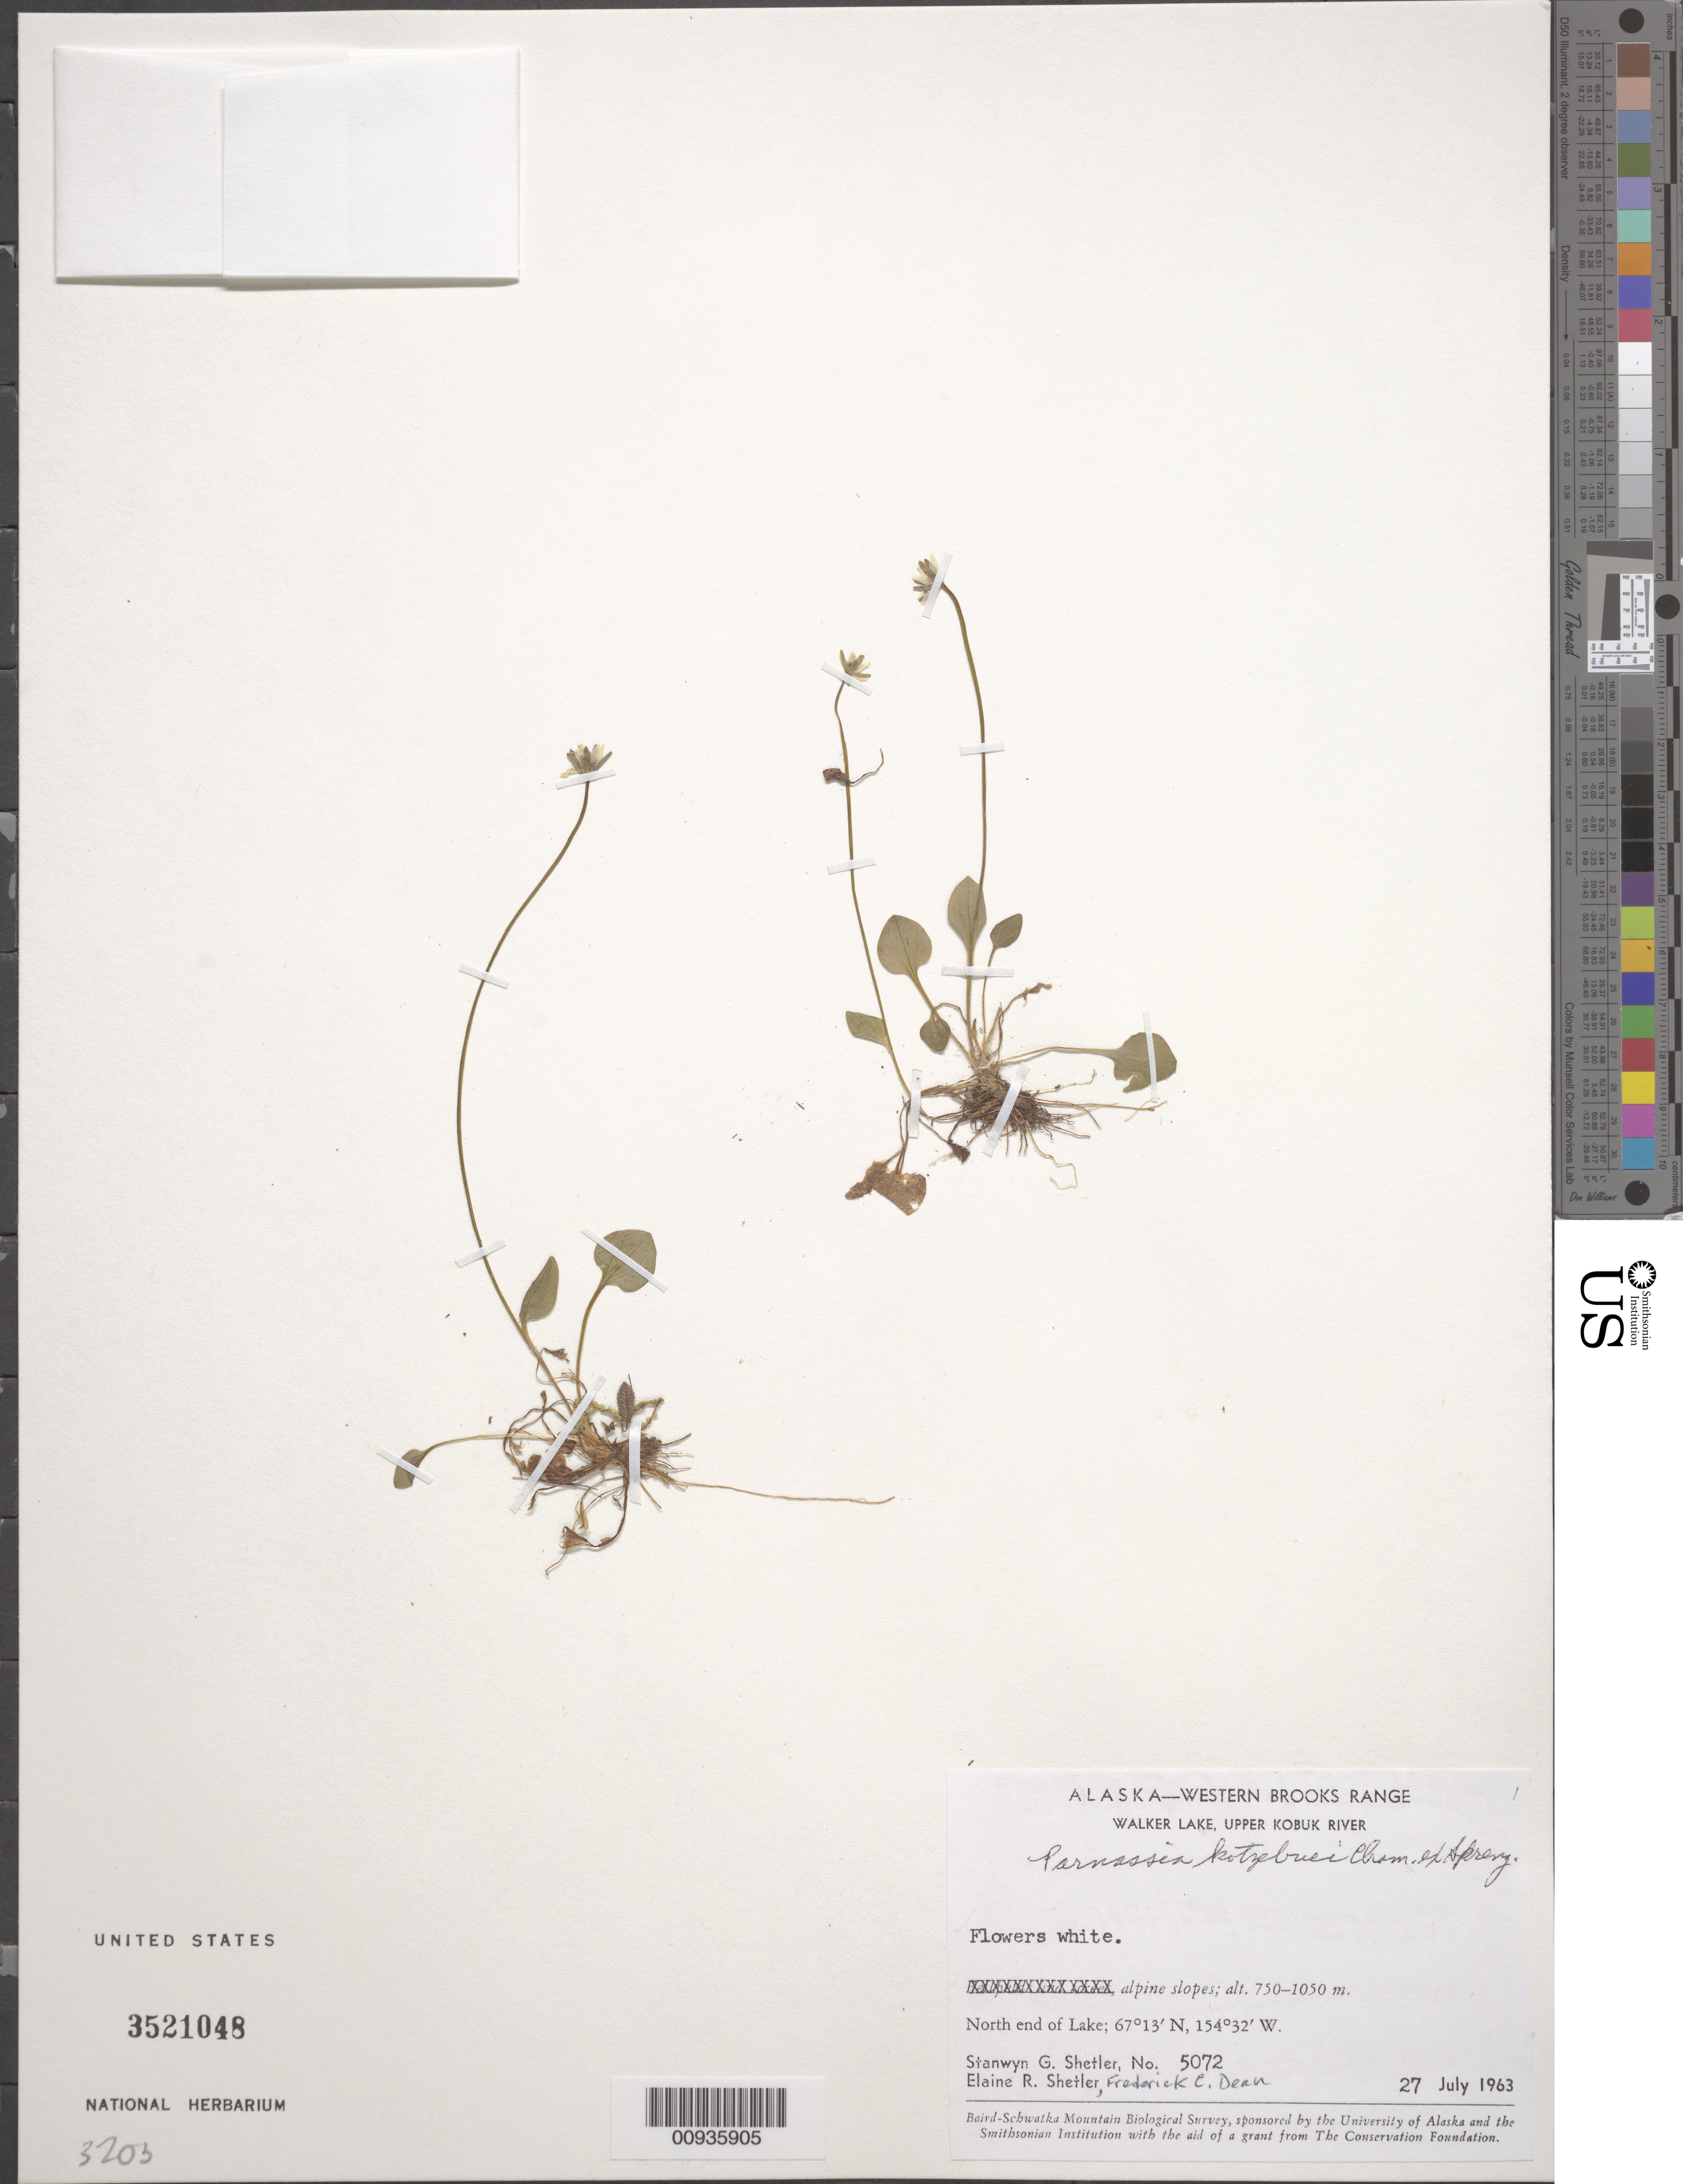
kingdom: Plantae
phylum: Tracheophyta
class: Magnoliopsida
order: Celastrales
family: Parnassiaceae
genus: Parnassia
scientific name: Parnassia kotzebuei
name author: Cham. ex Spreng.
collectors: S. Shetler, E. R. Shetler & F. C. Dean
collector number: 5072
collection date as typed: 27 Jul 1963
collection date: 1963-07-27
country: United States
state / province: Alaska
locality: North end of Walker Lake. Western Brooks Range, Upper Kobuk River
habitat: Alpine slopes.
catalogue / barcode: US 3521048